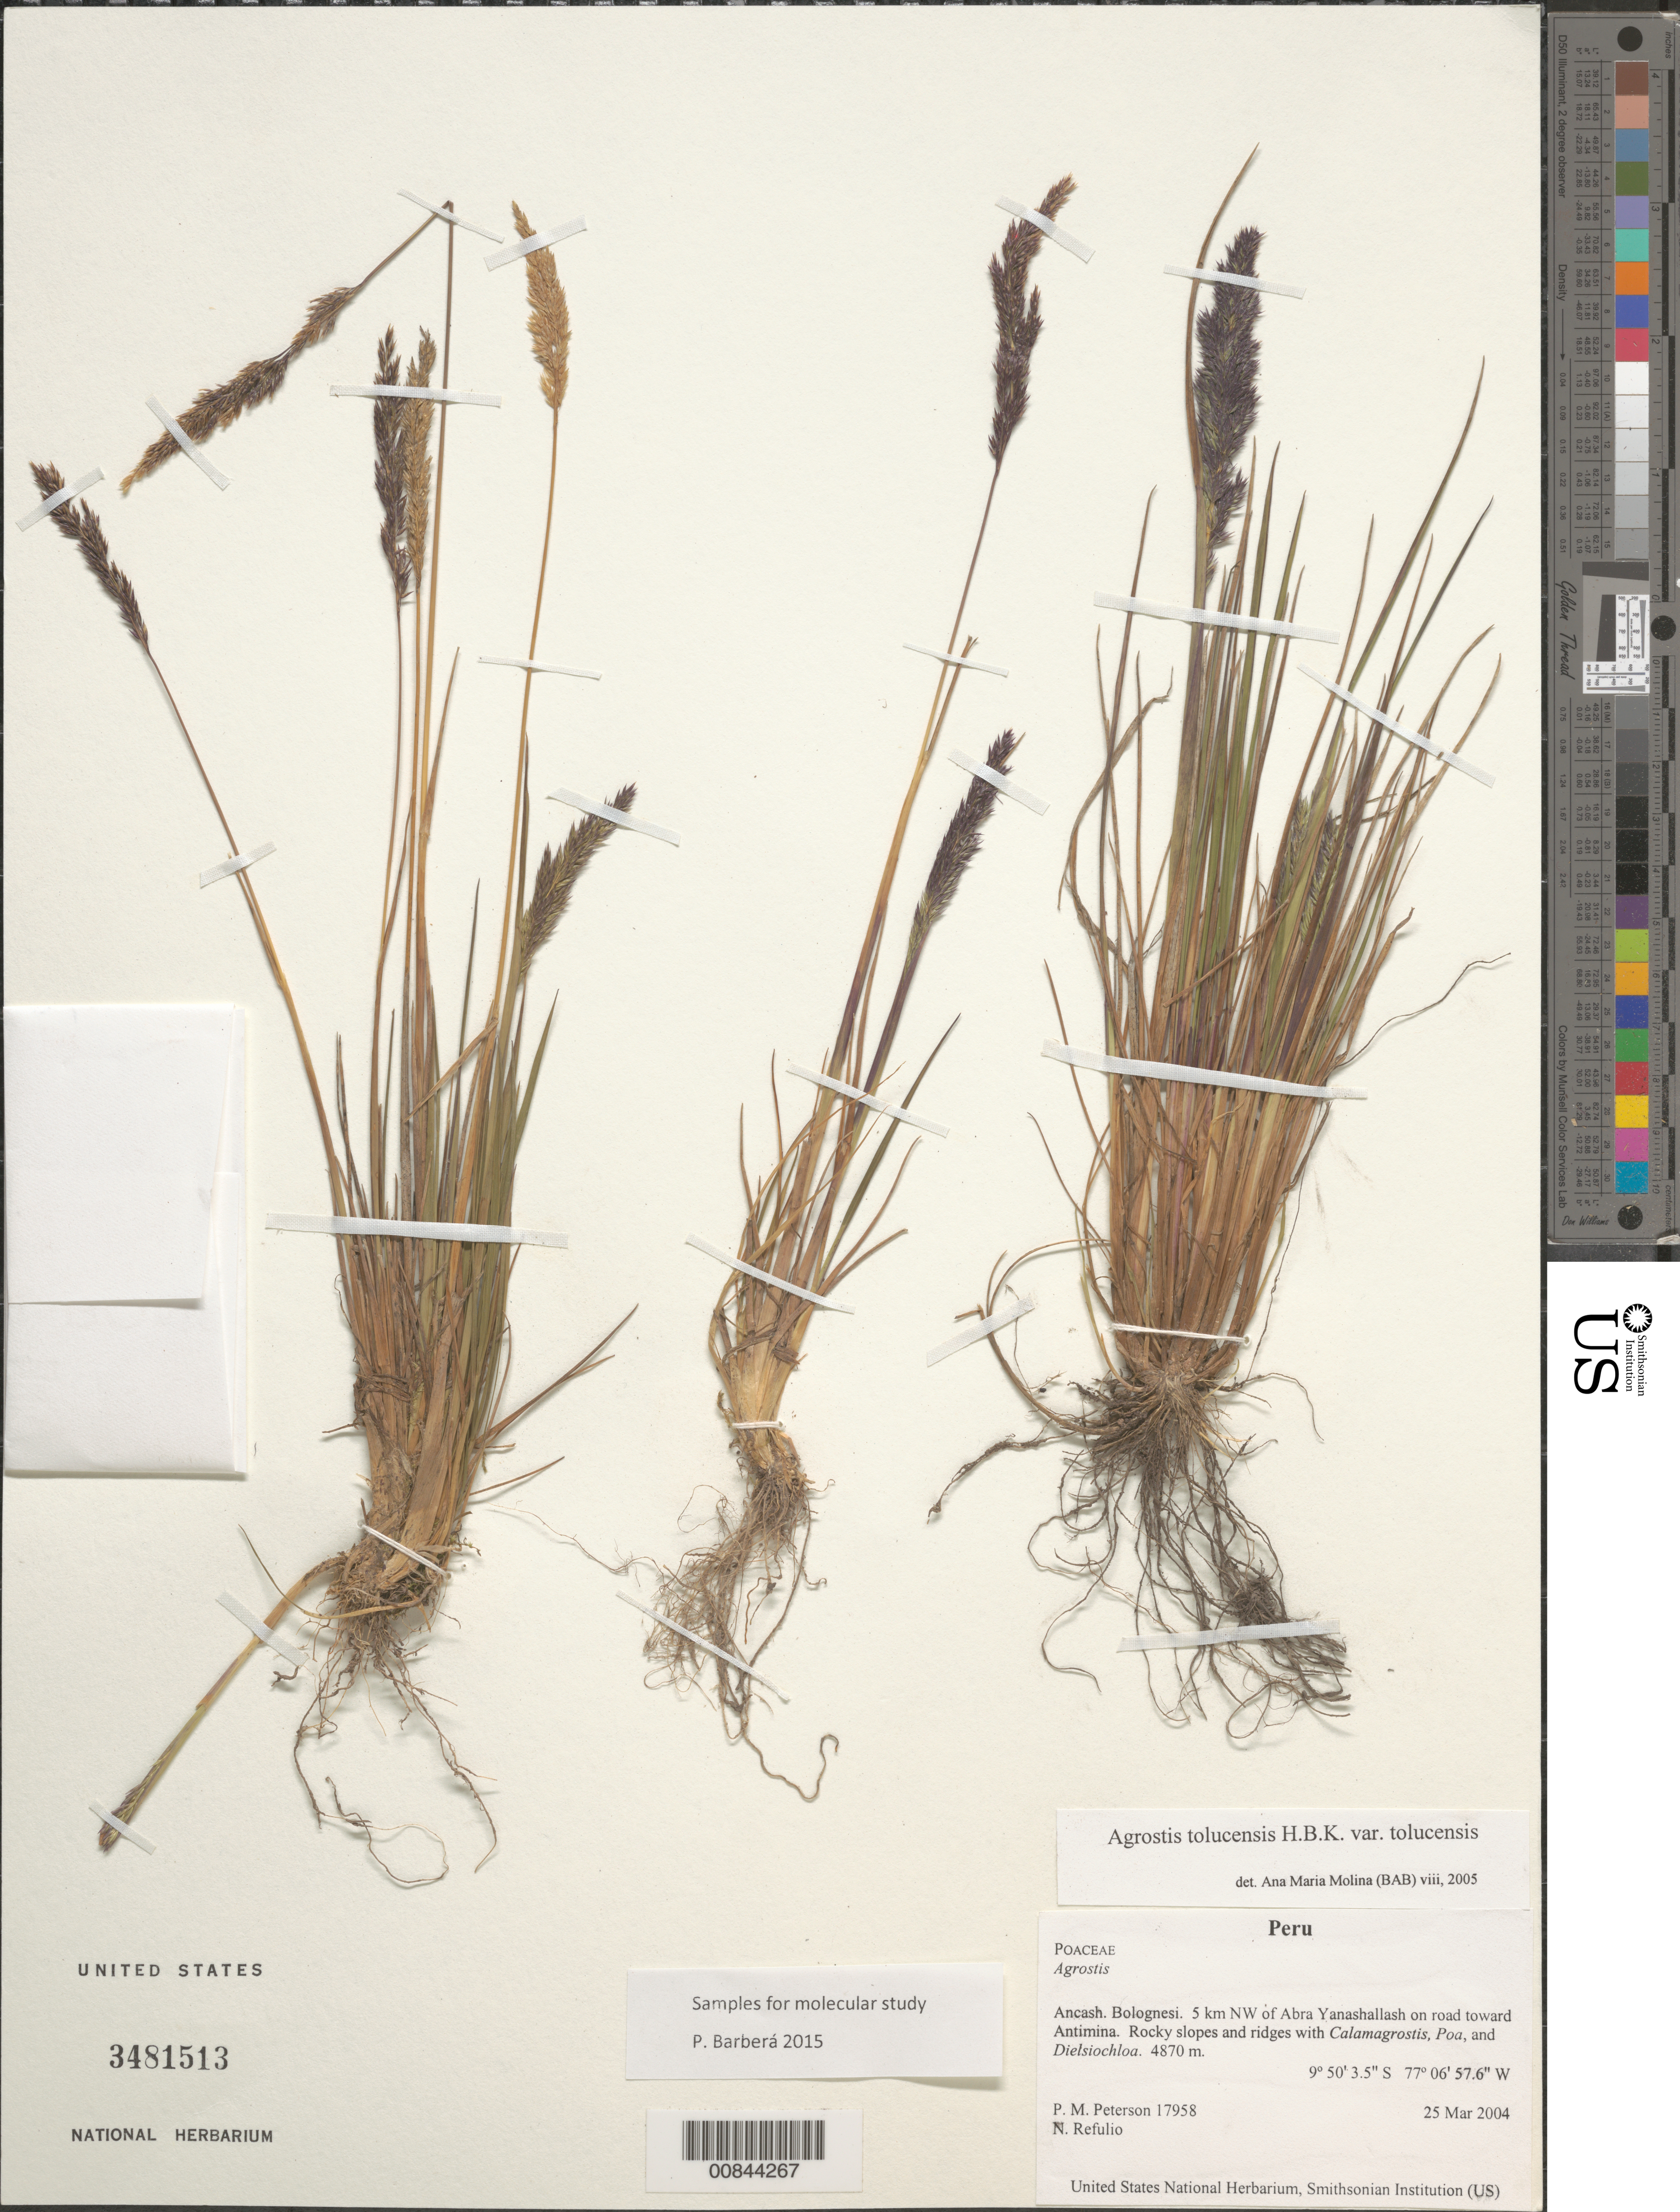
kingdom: Plantae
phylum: Tracheophyta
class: Liliopsida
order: Poales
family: Poaceae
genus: Agrostis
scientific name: Agrostis tolucensis var. tolucensis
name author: Kunth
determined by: Molina, Ana M. de R.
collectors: P. M. Peterson & N. Refulio-Rodríguez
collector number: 17958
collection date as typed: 25 Mar 2004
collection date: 2004-03-25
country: Peru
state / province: Ancash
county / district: Bolognesi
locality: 5 km NW of Abra Yanashallash on road toward Antimina. Rocky slopes and ridges with Calamagrostis, Poa, and Dielsiochloa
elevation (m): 4870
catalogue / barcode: US 3481513